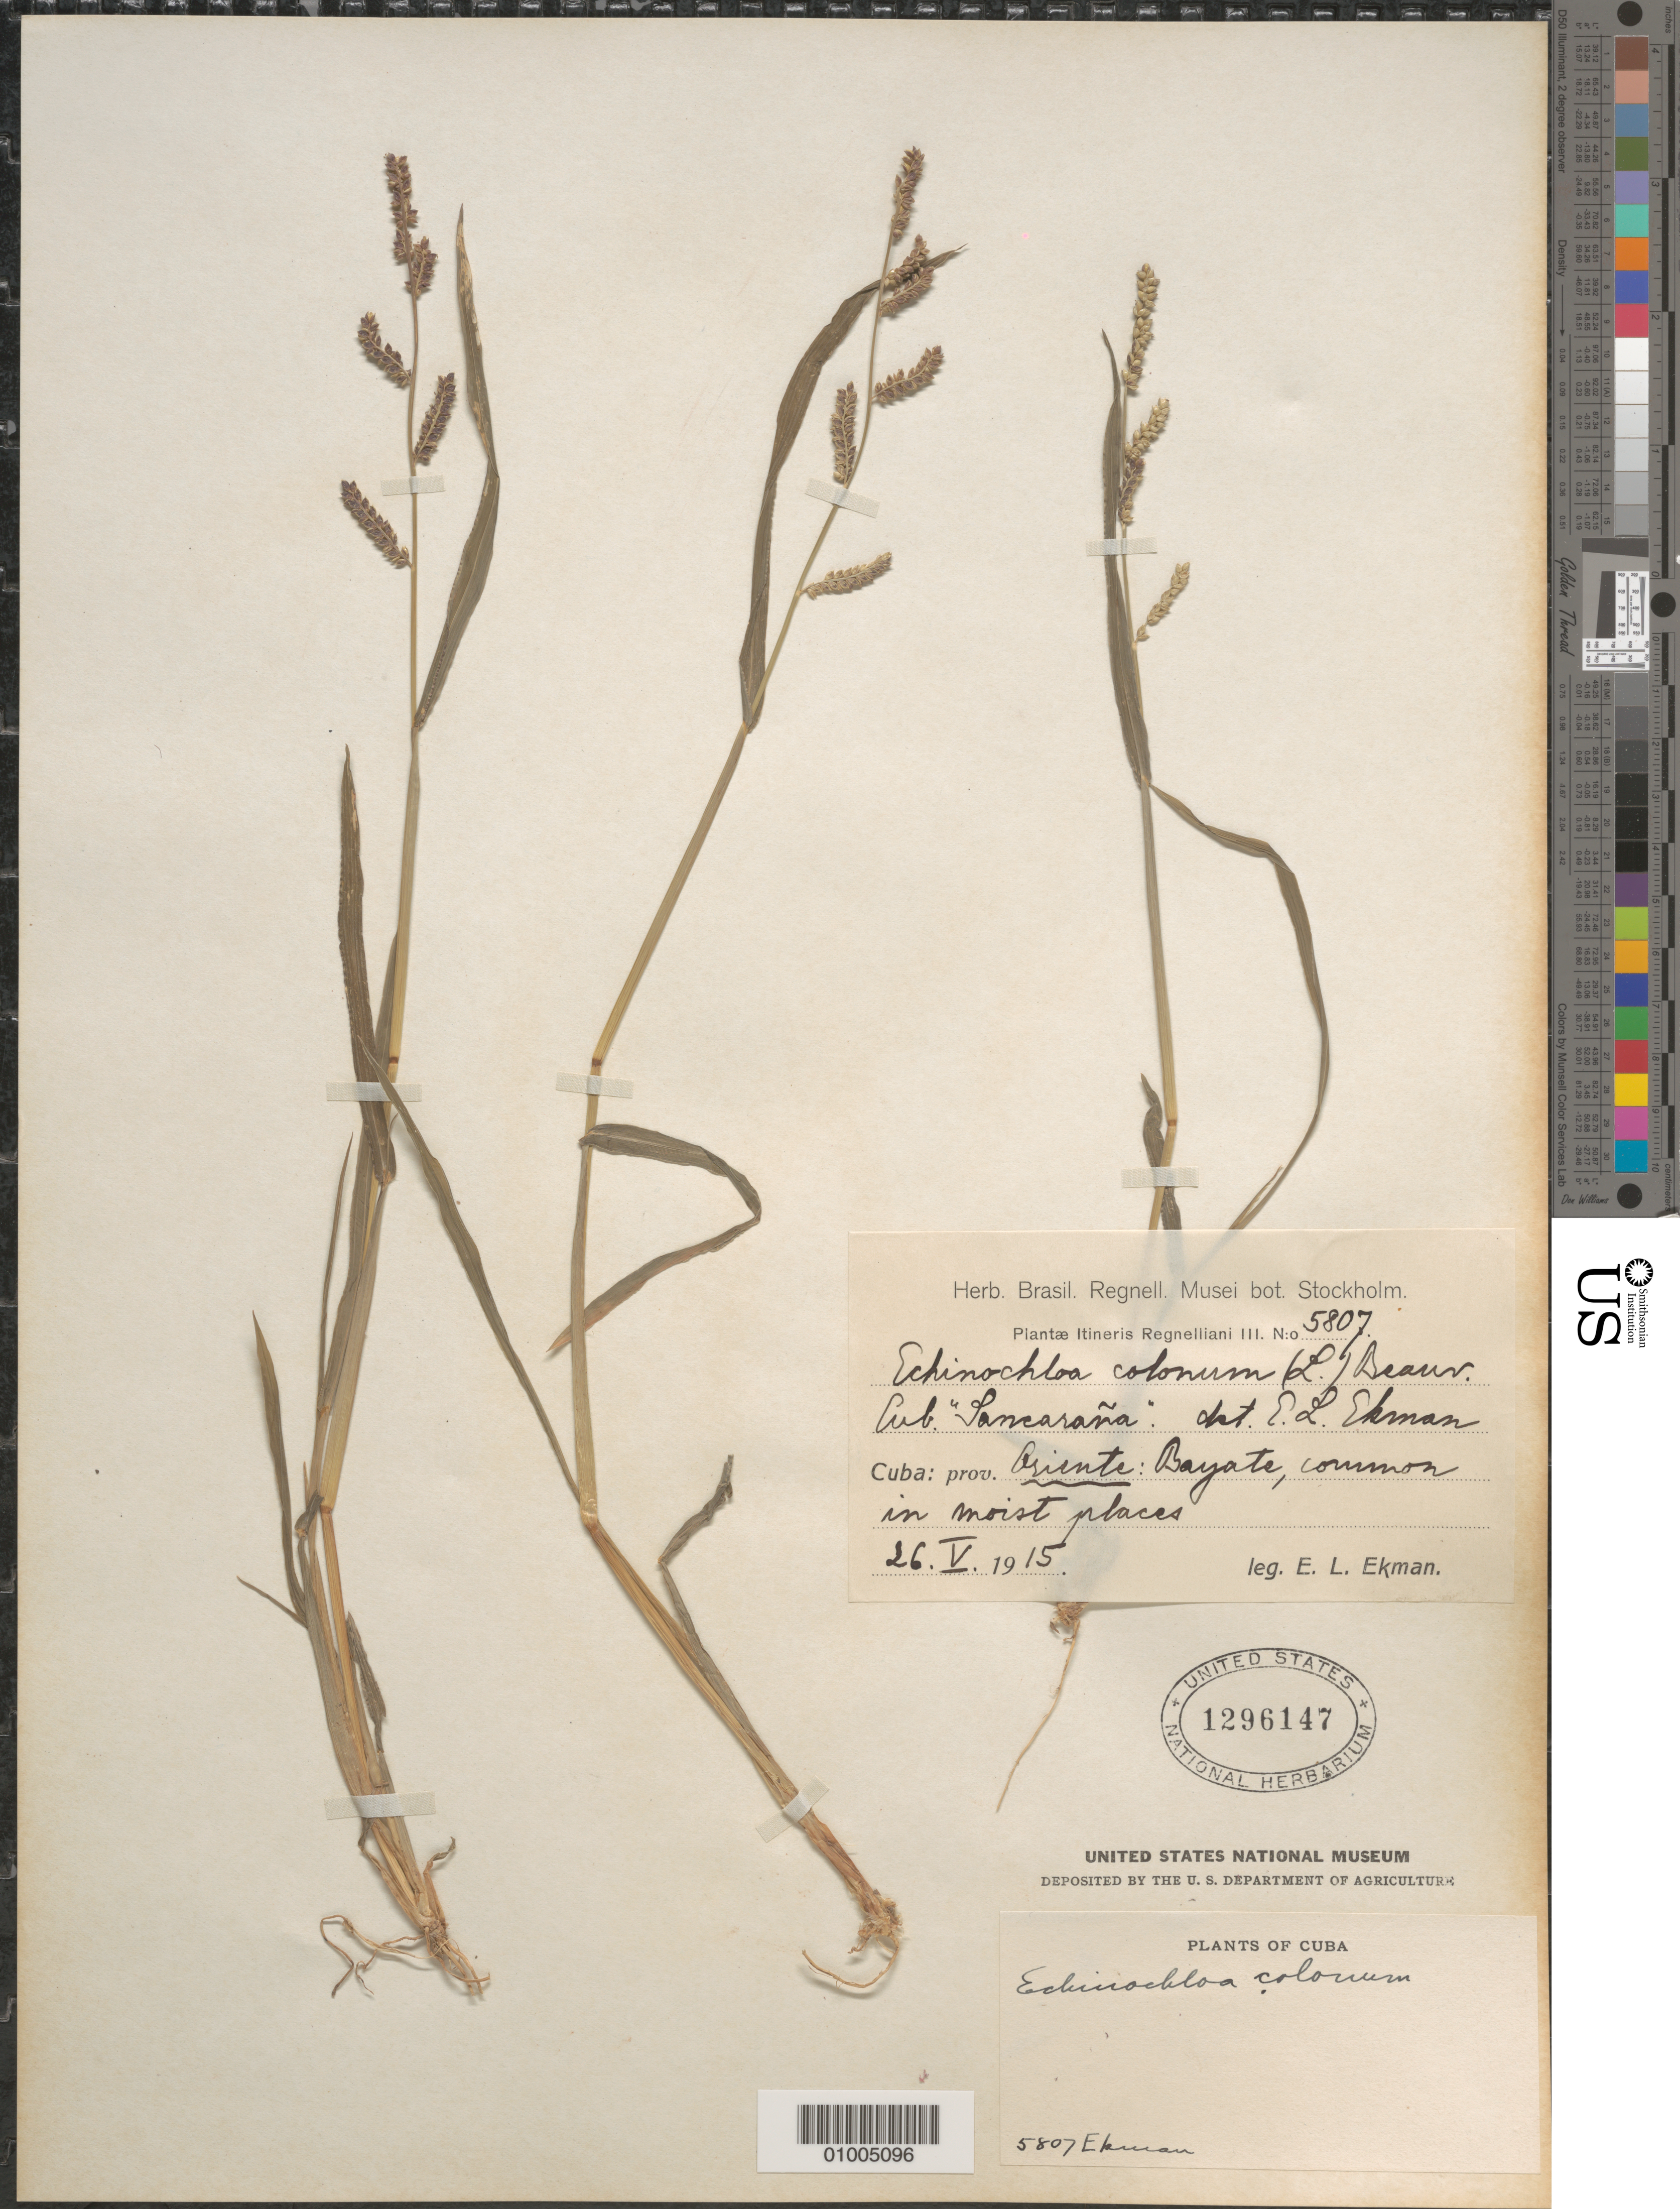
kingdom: Plantae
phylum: Tracheophyta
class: Liliopsida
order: Poales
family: Poaceae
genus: Echinochloa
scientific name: Echinochloa colona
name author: (L.) Link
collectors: E. L. Ekman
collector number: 5807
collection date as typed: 26 May 1915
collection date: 1915-05-26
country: Cuba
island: Cuba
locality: Oriente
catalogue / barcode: US 1296147